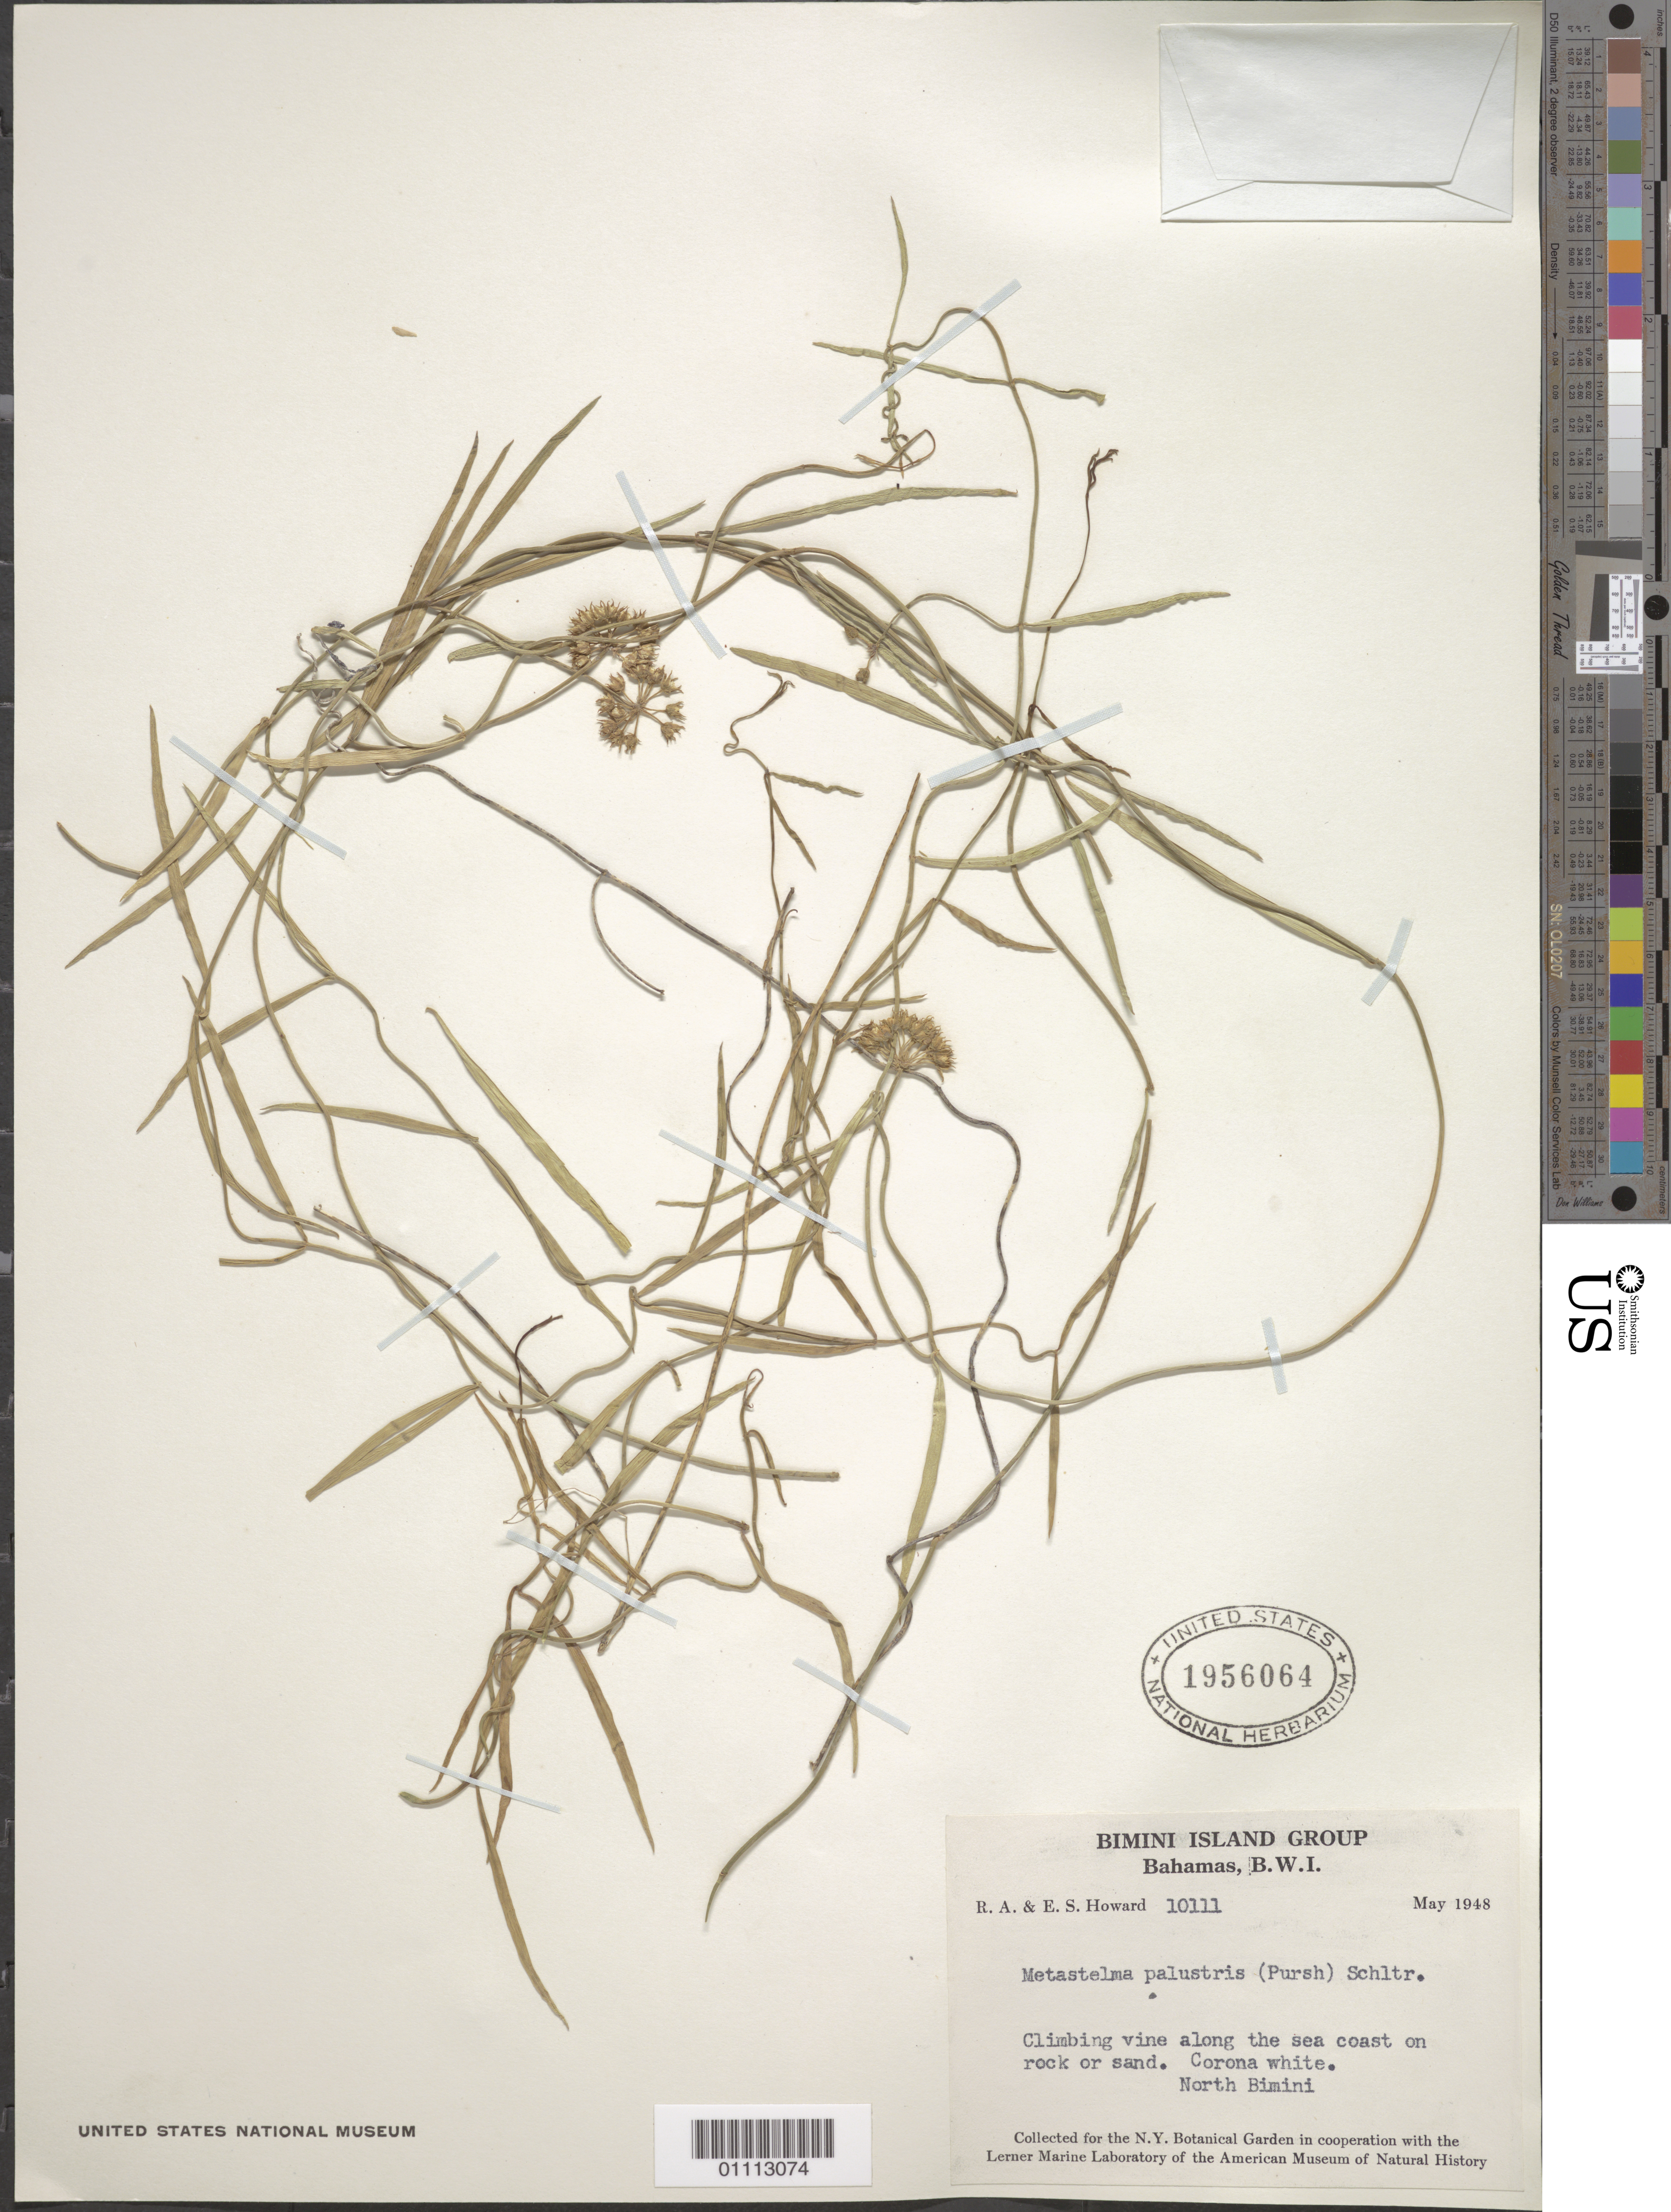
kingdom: Plantae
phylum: Tracheophyta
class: Magnoliopsida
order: Gentianales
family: Apocynaceae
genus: Cynanchum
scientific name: Cynanchum salinarum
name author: (Griseb.) Alain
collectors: R. A. Howard & E. S. Howard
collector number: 10111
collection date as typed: May 1948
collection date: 1948-05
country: Bahamas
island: North Bimini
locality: Along the sea coast on rock or sand.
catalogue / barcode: US 1956064